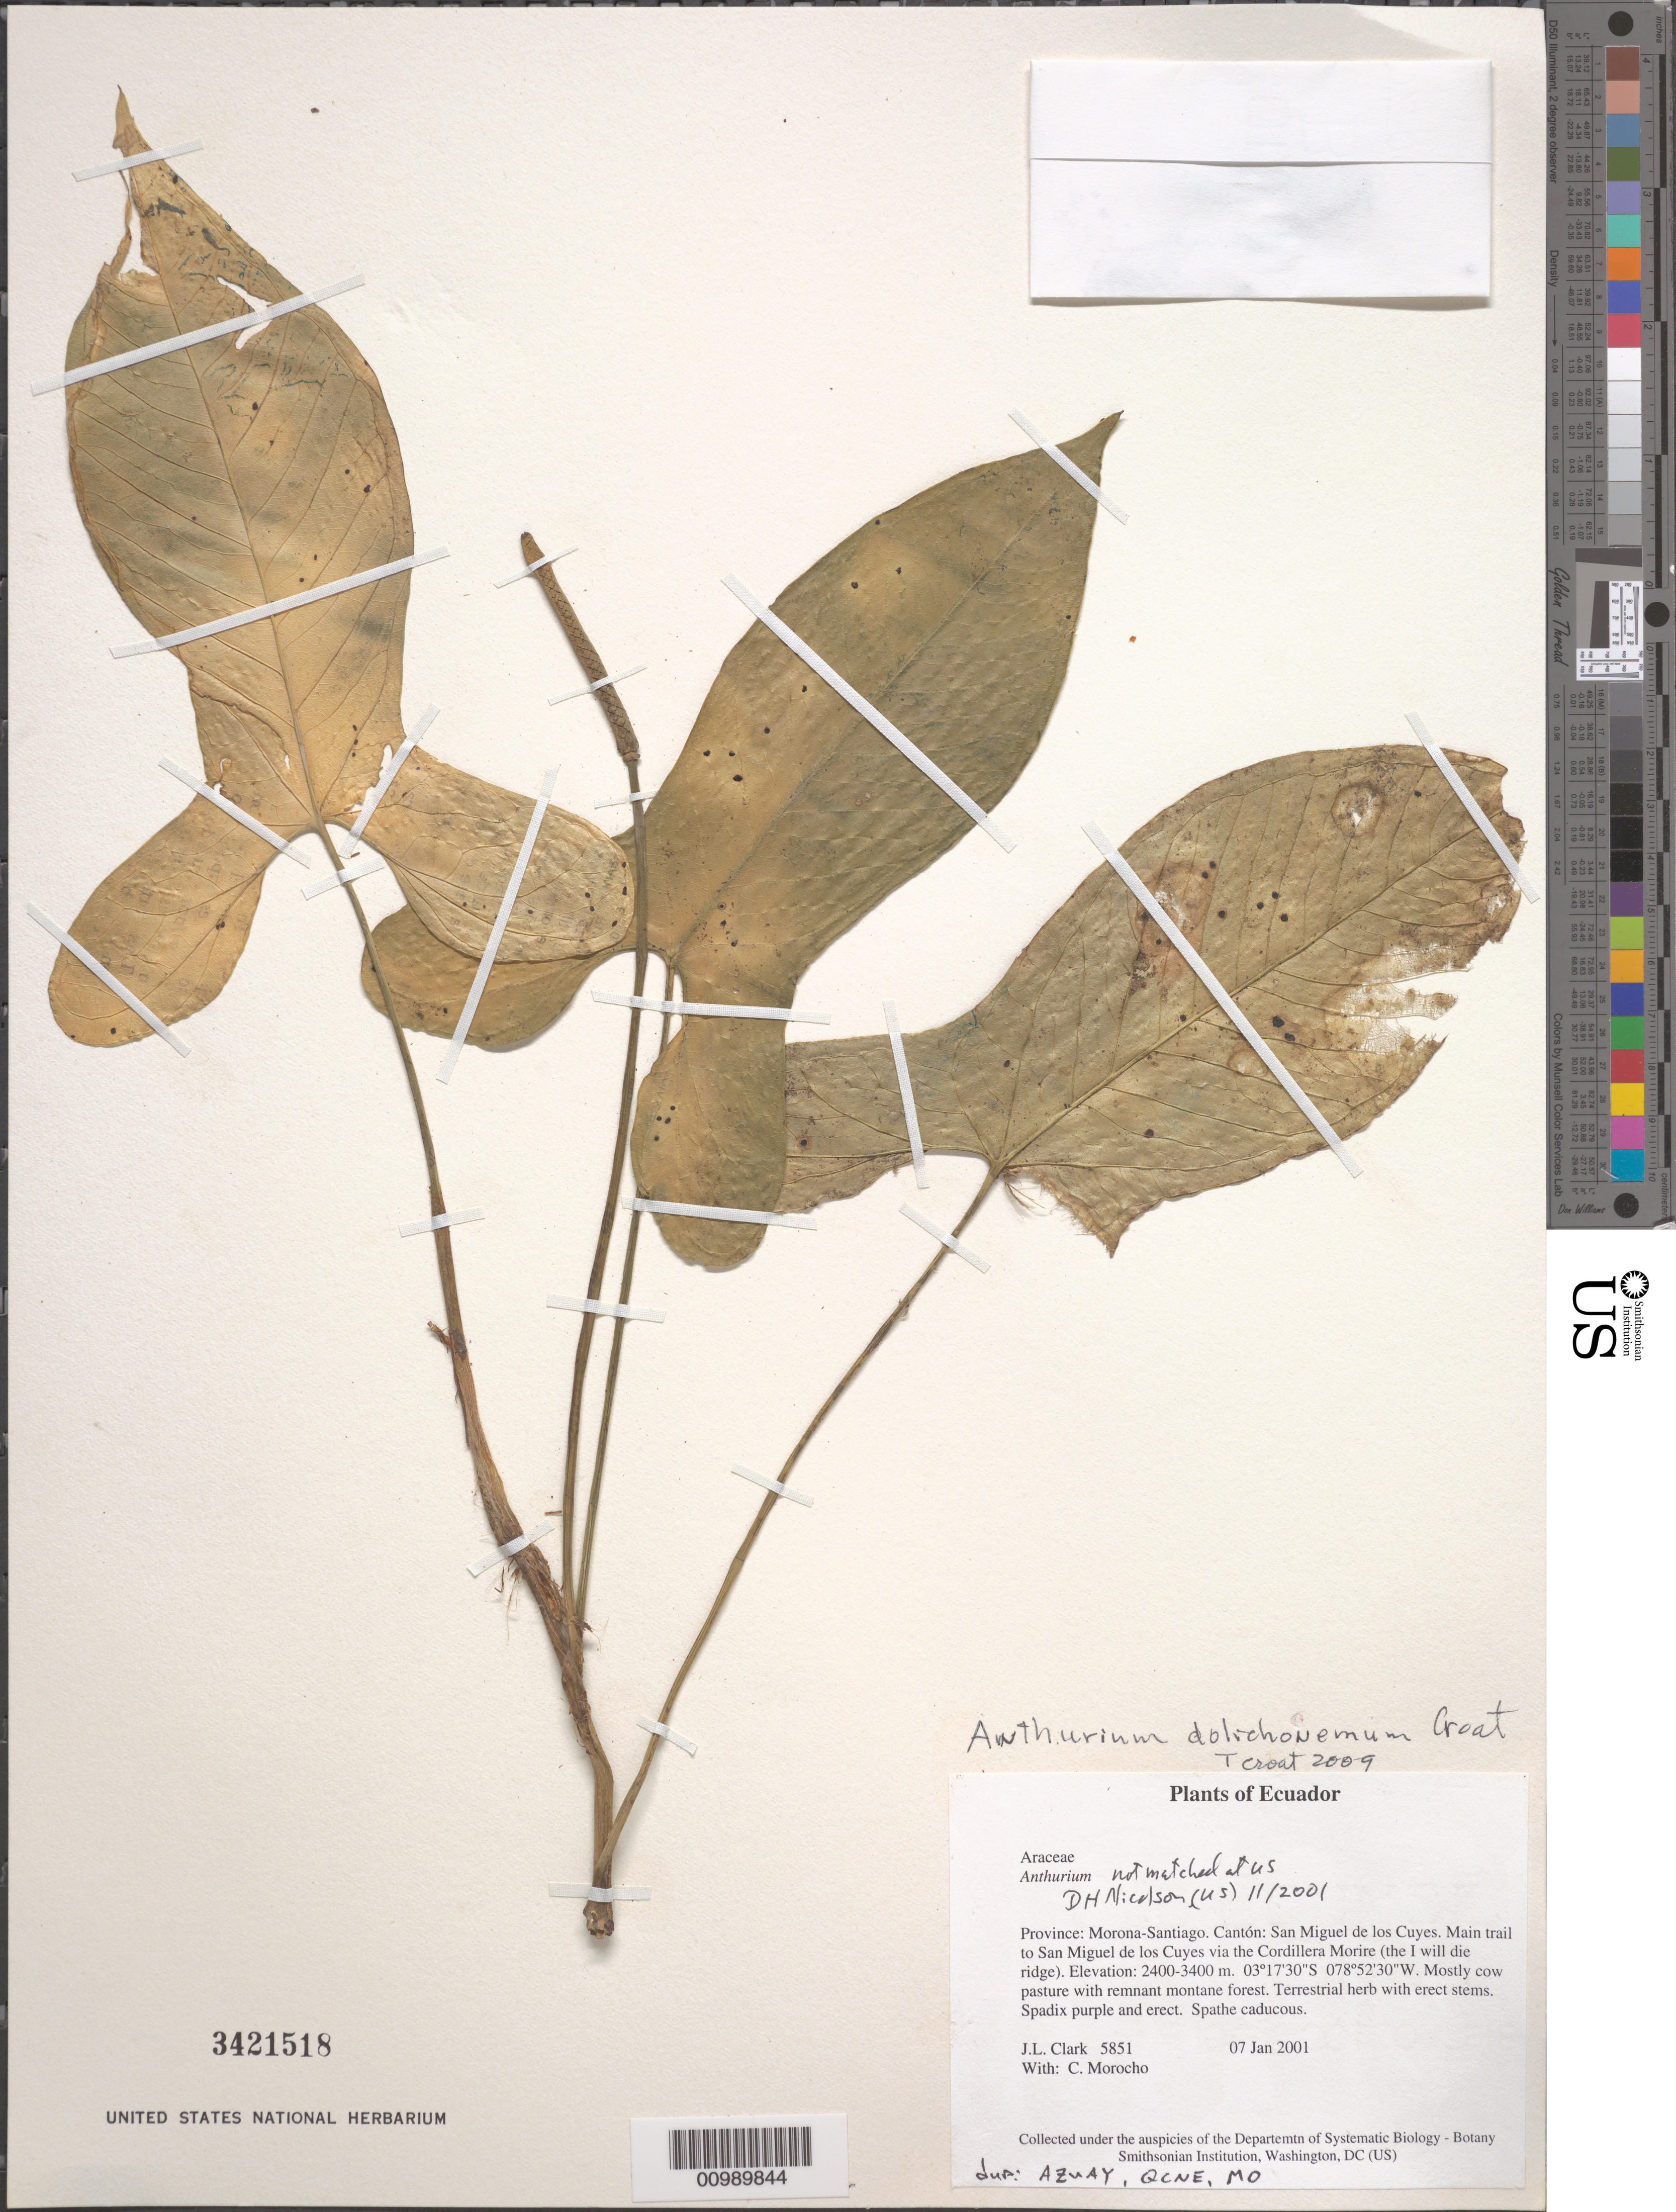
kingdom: Plantae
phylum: Tracheophyta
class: Liliopsida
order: Alismatales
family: Araceae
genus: Anthurium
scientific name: Anthurium dolichocnemum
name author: Croat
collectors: J. L. Clark & C. Morocho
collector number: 5851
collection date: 2001-01-07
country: Ecuador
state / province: Morona-Santiago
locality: Cantón: San Miguel de los Cuyes. Main trail to San Miguel de los Cuyes via the Cordillera Morire (the I will die ridge).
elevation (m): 2400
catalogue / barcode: US 3421518